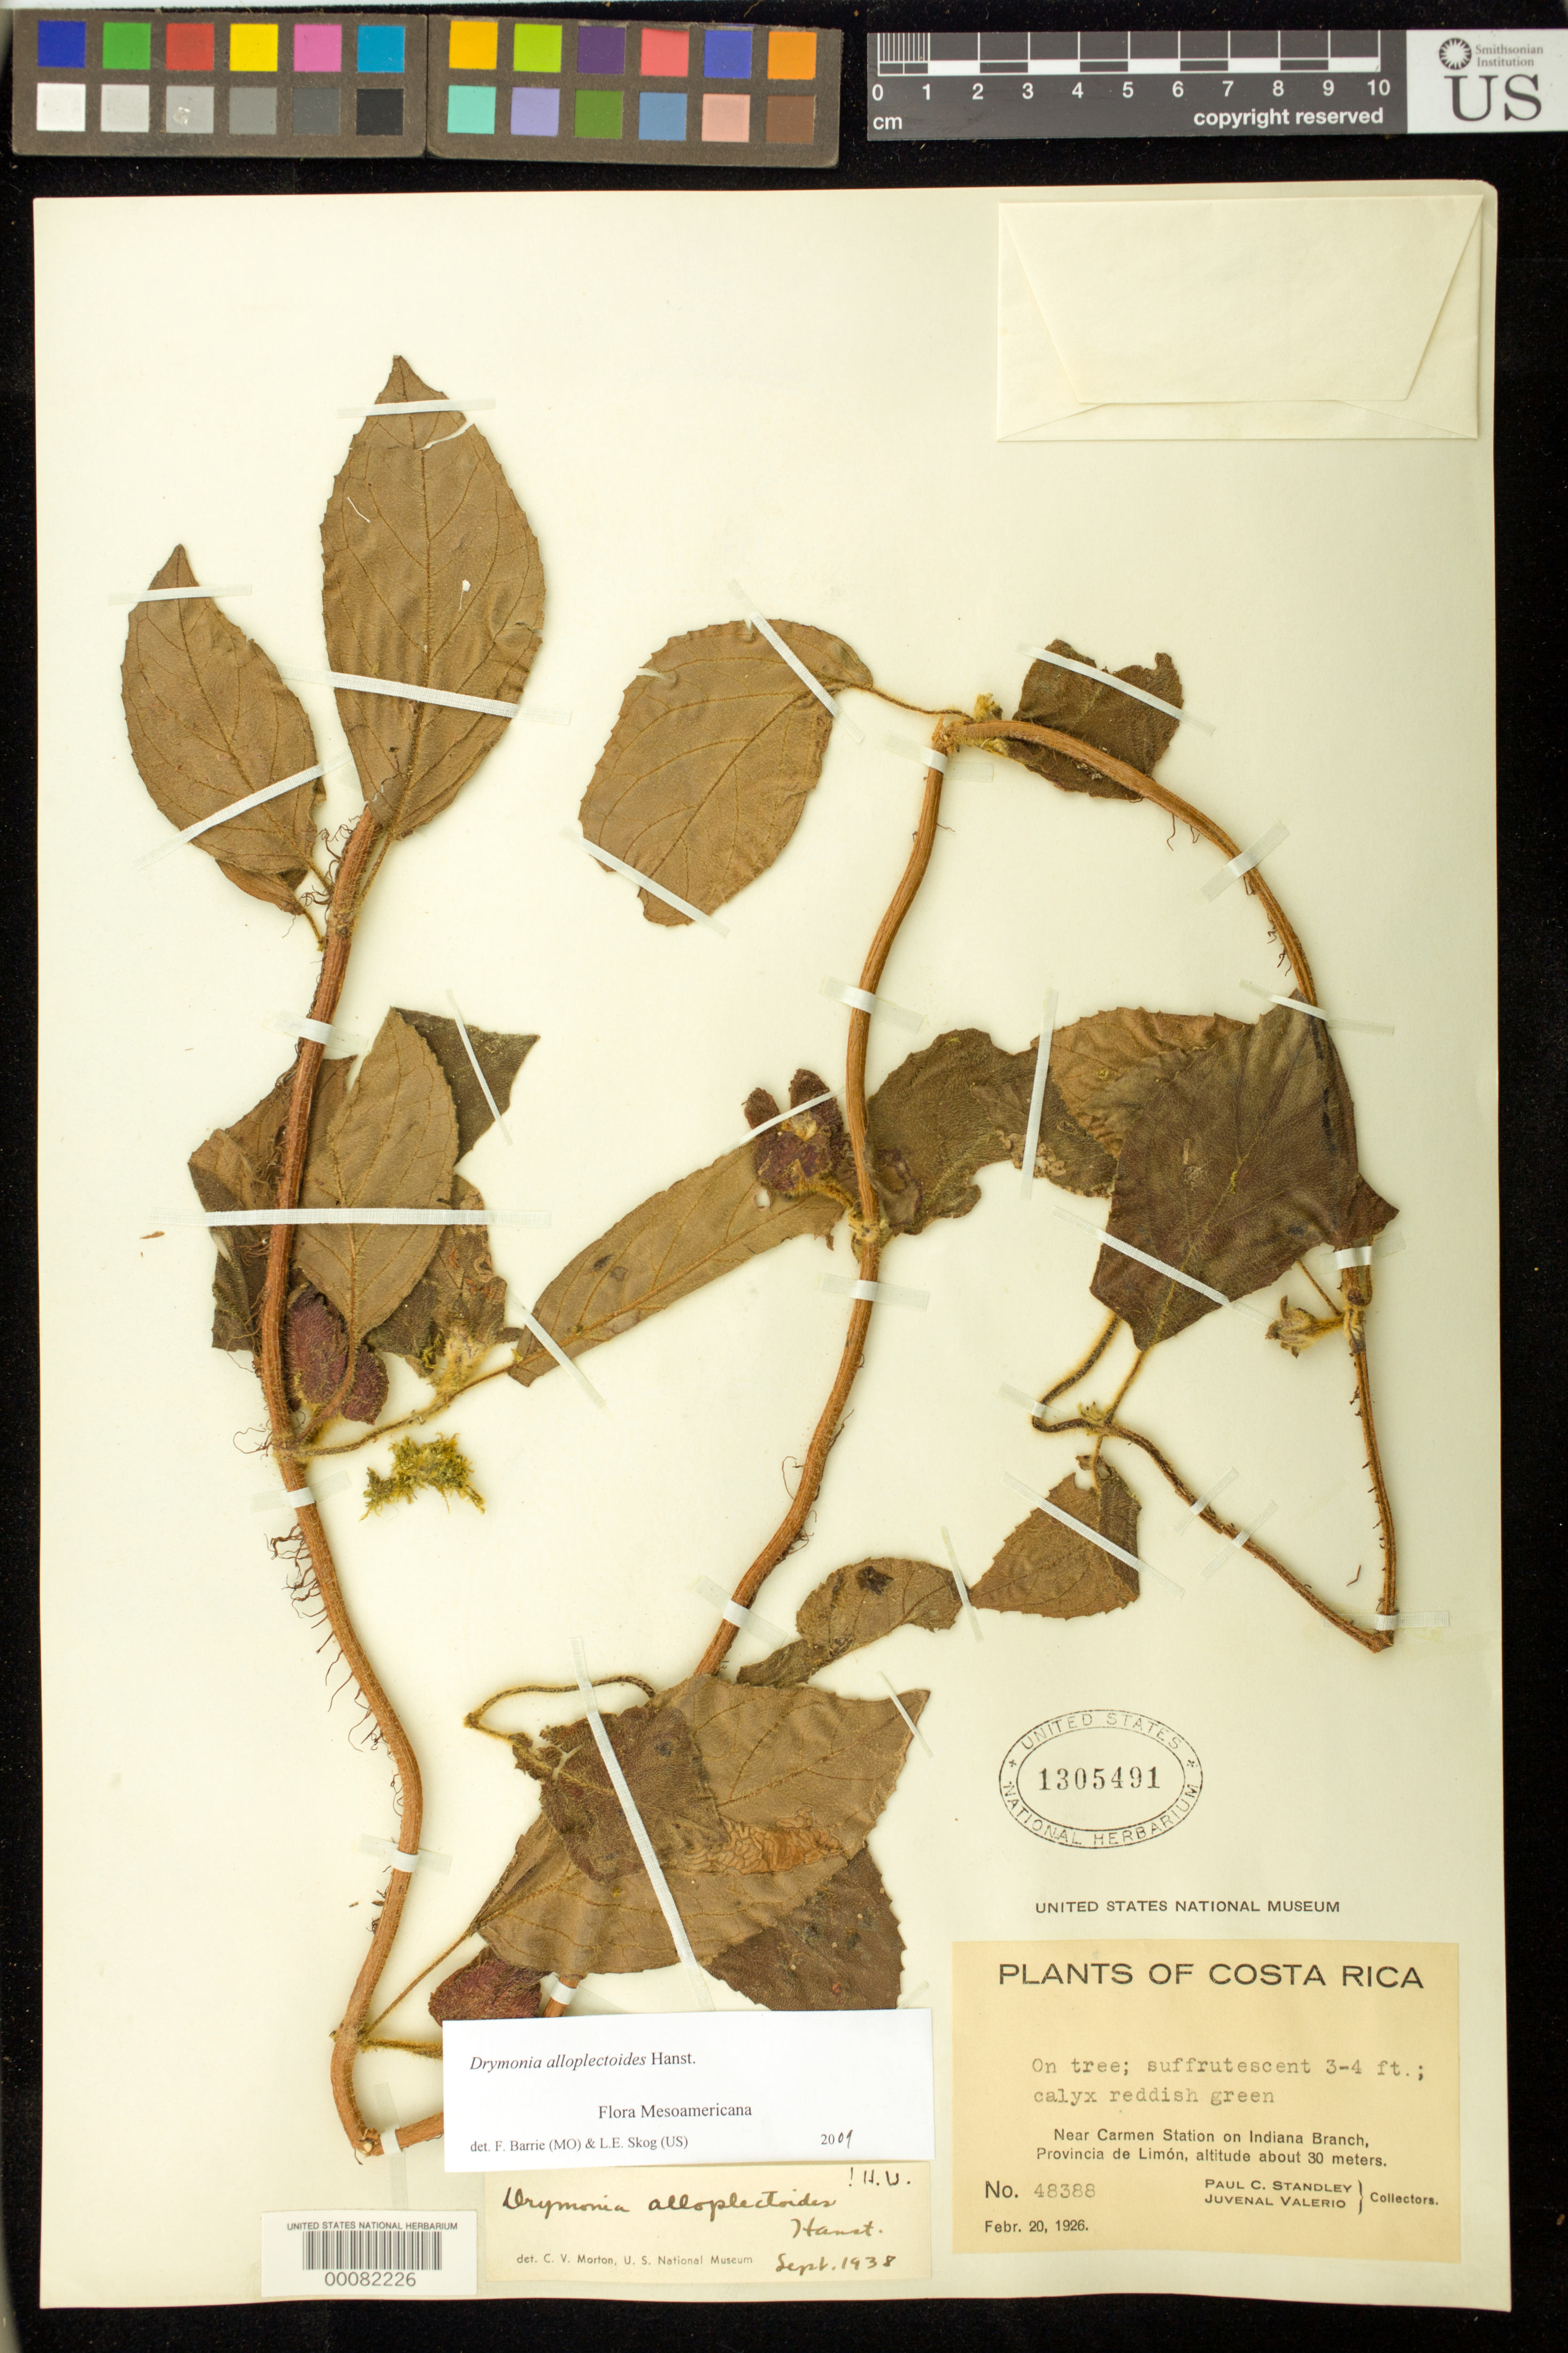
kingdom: Plantae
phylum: Tracheophyta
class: Magnoliopsida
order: Lamiales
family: Gesneriaceae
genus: Drymonia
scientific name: Drymonia alloplectoides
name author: Hanst.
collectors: P. C. Standley & J. Valerio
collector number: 48388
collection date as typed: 20 Feb 1926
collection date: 1926-02-20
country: Costa Rica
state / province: Limón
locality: Near Carmen Station on Indiana Branch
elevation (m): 30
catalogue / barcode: US 1305491